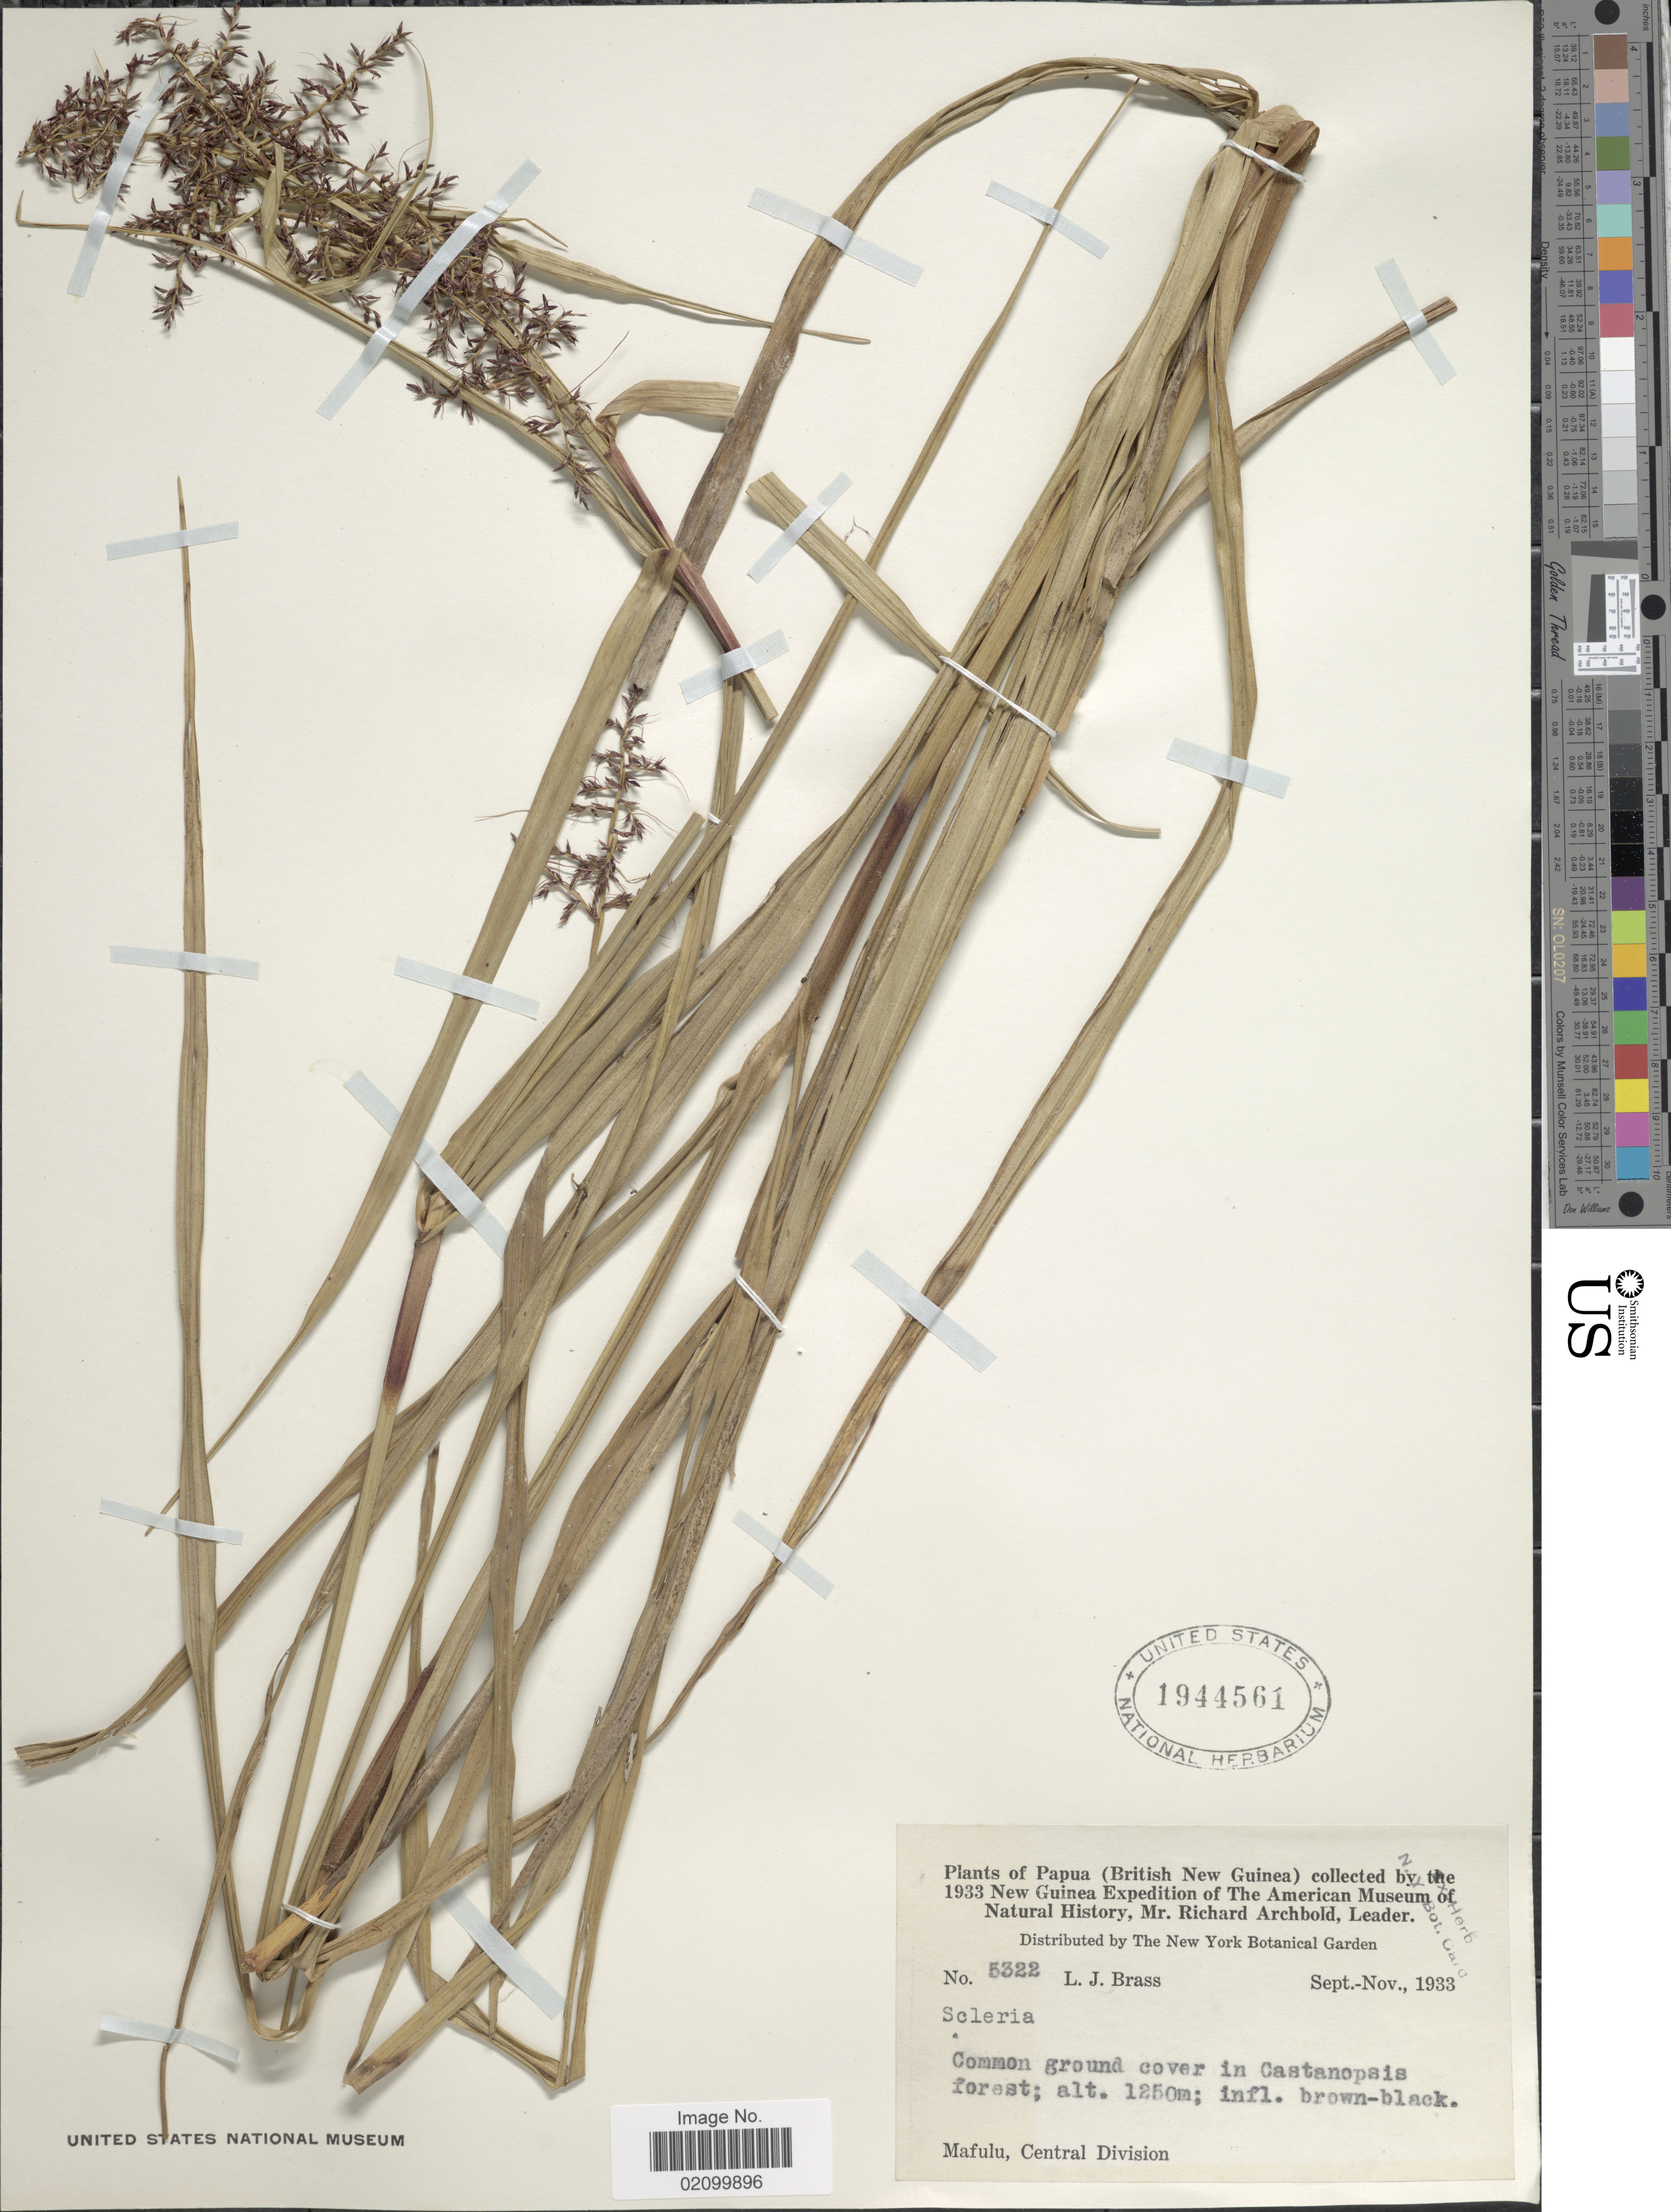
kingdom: Plantae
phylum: Tracheophyta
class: Liliopsida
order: Poales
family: Cyperaceae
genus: Scleria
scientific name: Scleria scrobiculata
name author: Nees & Meyen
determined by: Kern, J. H.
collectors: L. J. Brass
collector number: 5322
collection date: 1933-09/1933-11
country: Papua New Guinea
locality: Papua (British New Guinea)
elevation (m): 1250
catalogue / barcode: US 1944561